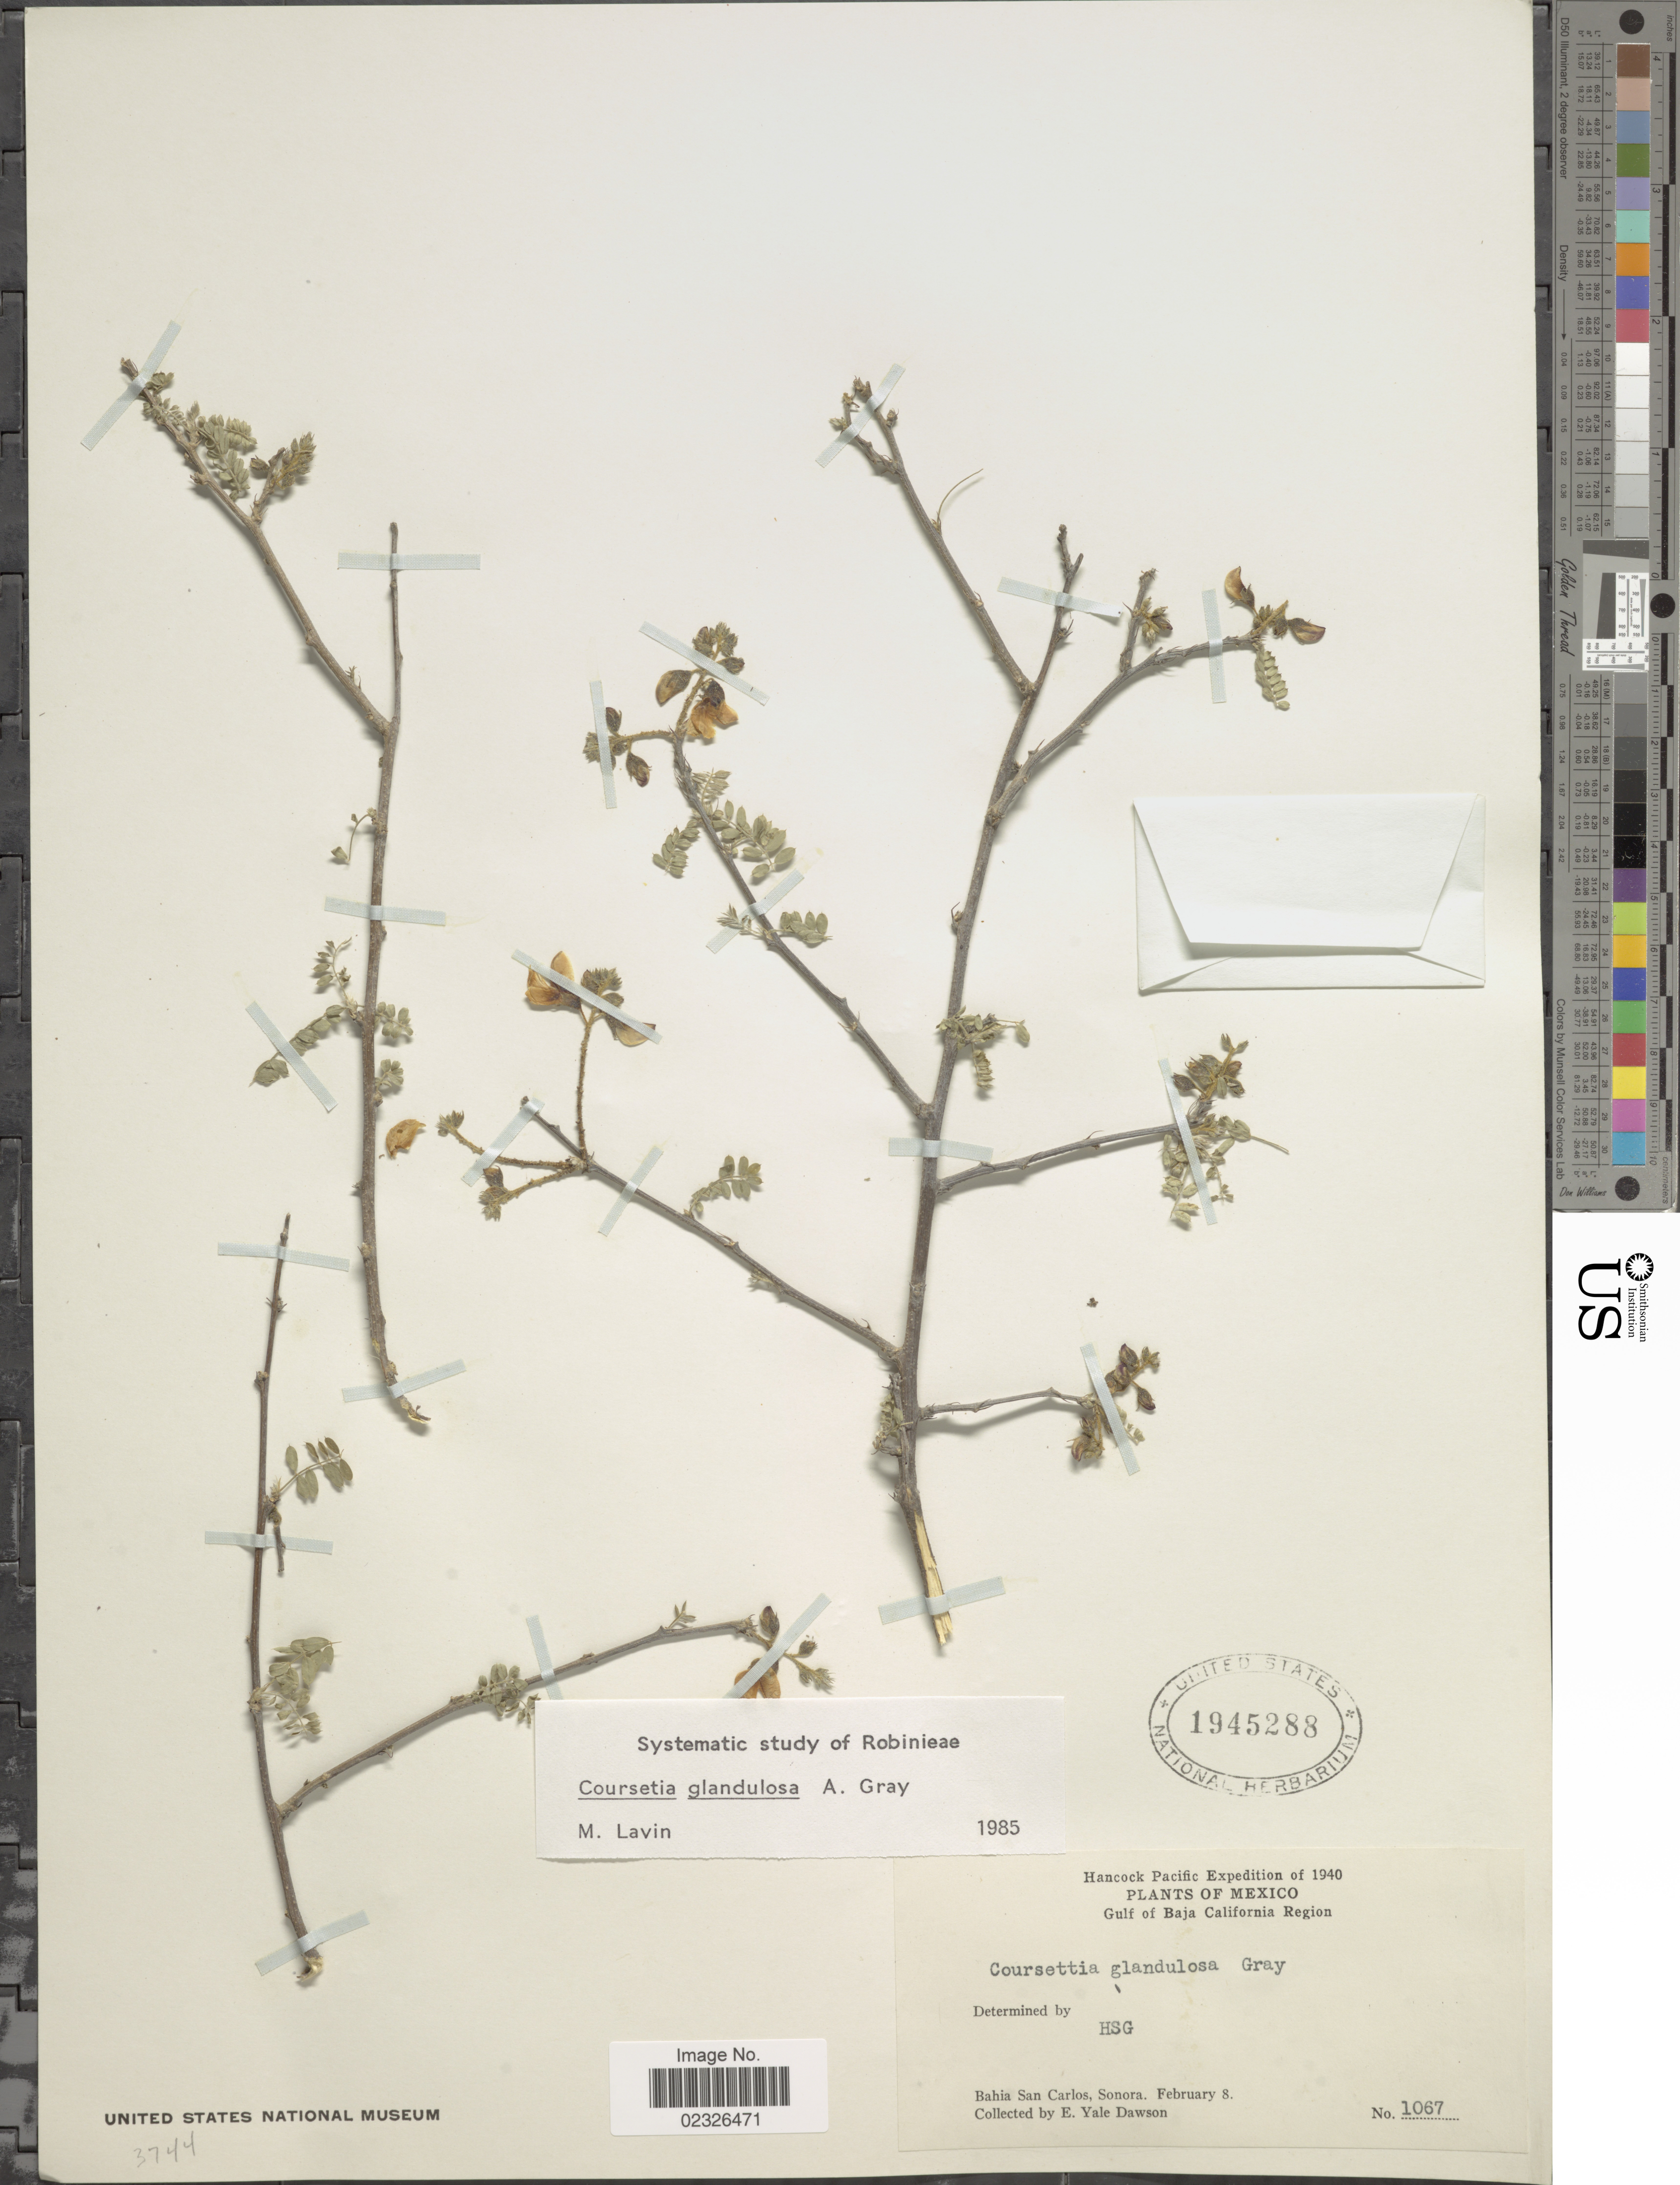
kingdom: Plantae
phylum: Tracheophyta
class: Magnoliopsida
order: Fabales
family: Fabaceae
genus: Coursetia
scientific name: Coursetia glandulosa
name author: A. Gray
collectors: N. Yensen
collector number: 1067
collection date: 1940-02-08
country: Mexico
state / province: Sonora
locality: Gulf of Baja California Region. Bahia San Carlos, Sanora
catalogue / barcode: US 1945288